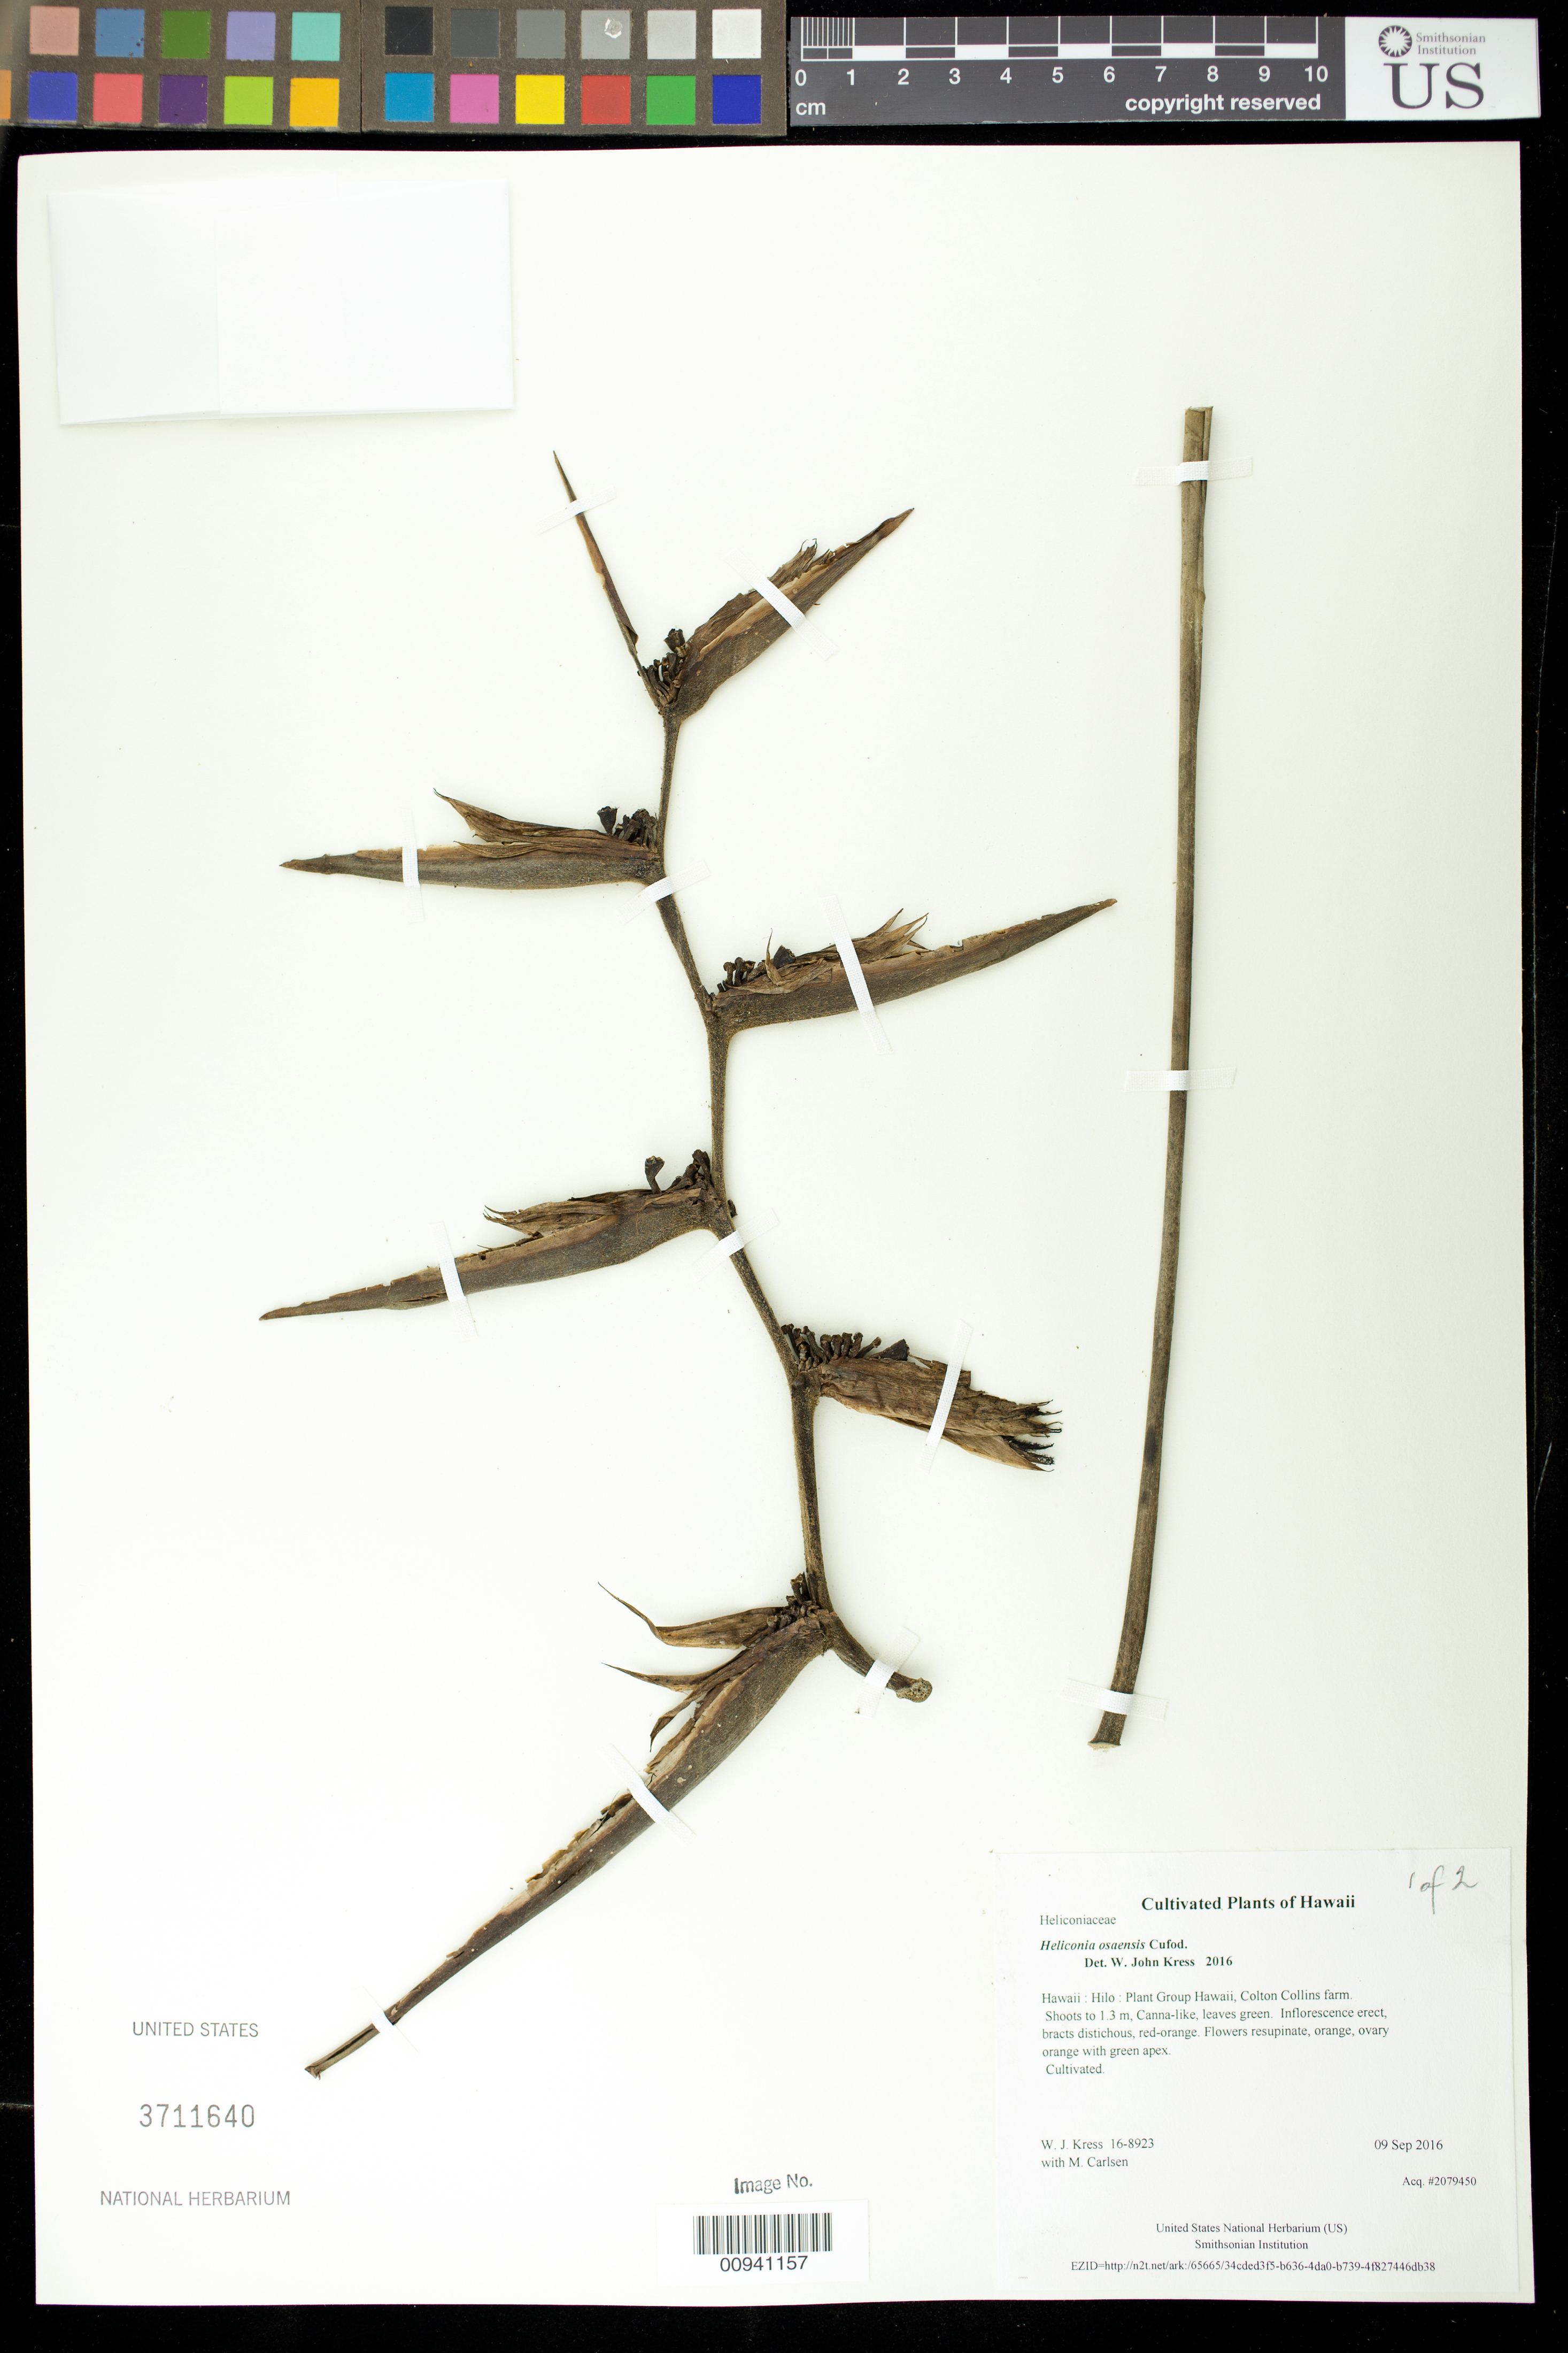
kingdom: Plantae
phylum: Tracheophyta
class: Liliopsida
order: Zingiberales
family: Heliconiaceae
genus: Heliconia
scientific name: Heliconia osaensis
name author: Cufod.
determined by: Kress, W. J., (US), Smithsonian Institution - National Museum of Natural History (UNITED STATES)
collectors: W. J. Kress & M. M. Carlsen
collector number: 16-8923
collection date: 2016-09-09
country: United States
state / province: Hawaii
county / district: Hawaii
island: Hawaii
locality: Plant Group Hawaii, Colton Collins farm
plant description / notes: Frozen tissue stored in Biorepository at AG5NO21; dried tissue stored at AG5NO22.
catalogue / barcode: US 3711640